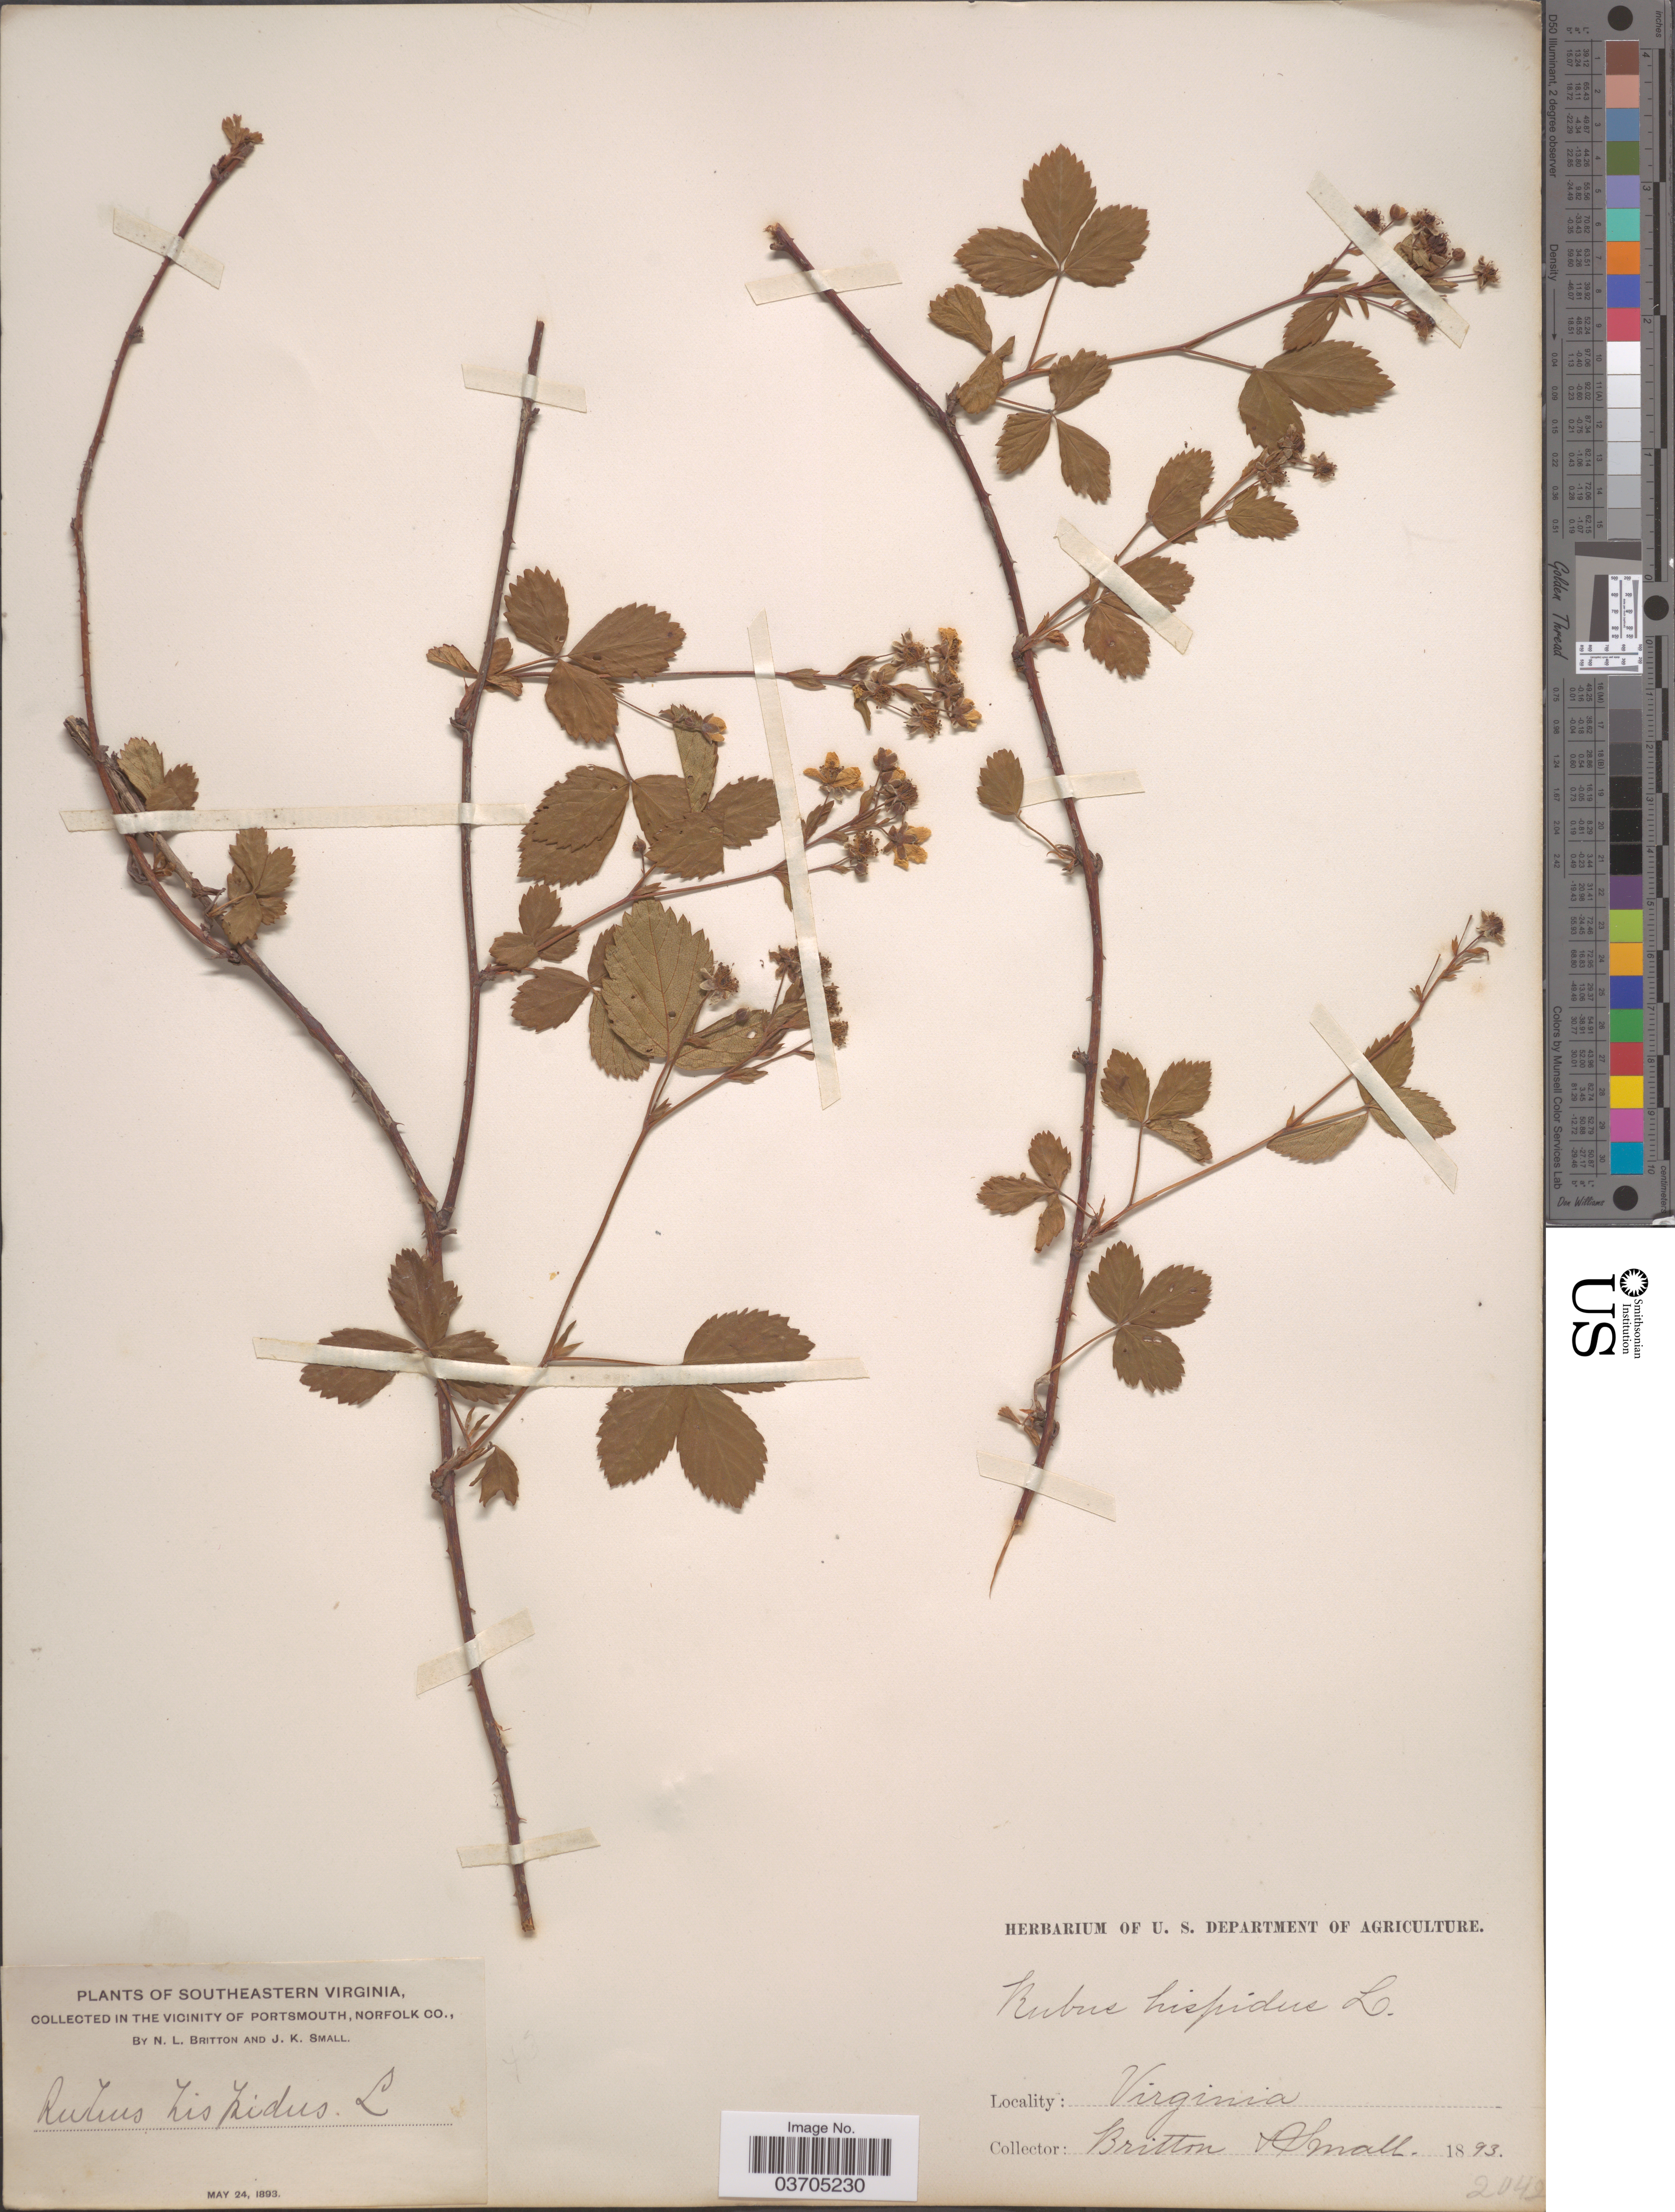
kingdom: Plantae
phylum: Tracheophyta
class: Magnoliopsida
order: Rosales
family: Rosaceae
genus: Rubus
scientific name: Rubus hispidus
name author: L.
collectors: N. Britton & J. K. Small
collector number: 2042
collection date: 1893-05-24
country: United States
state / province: Virginia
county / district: City of Portsmouth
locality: Southeastern Virginia. In the vicinity of Portsmouth, Norfolk Co.